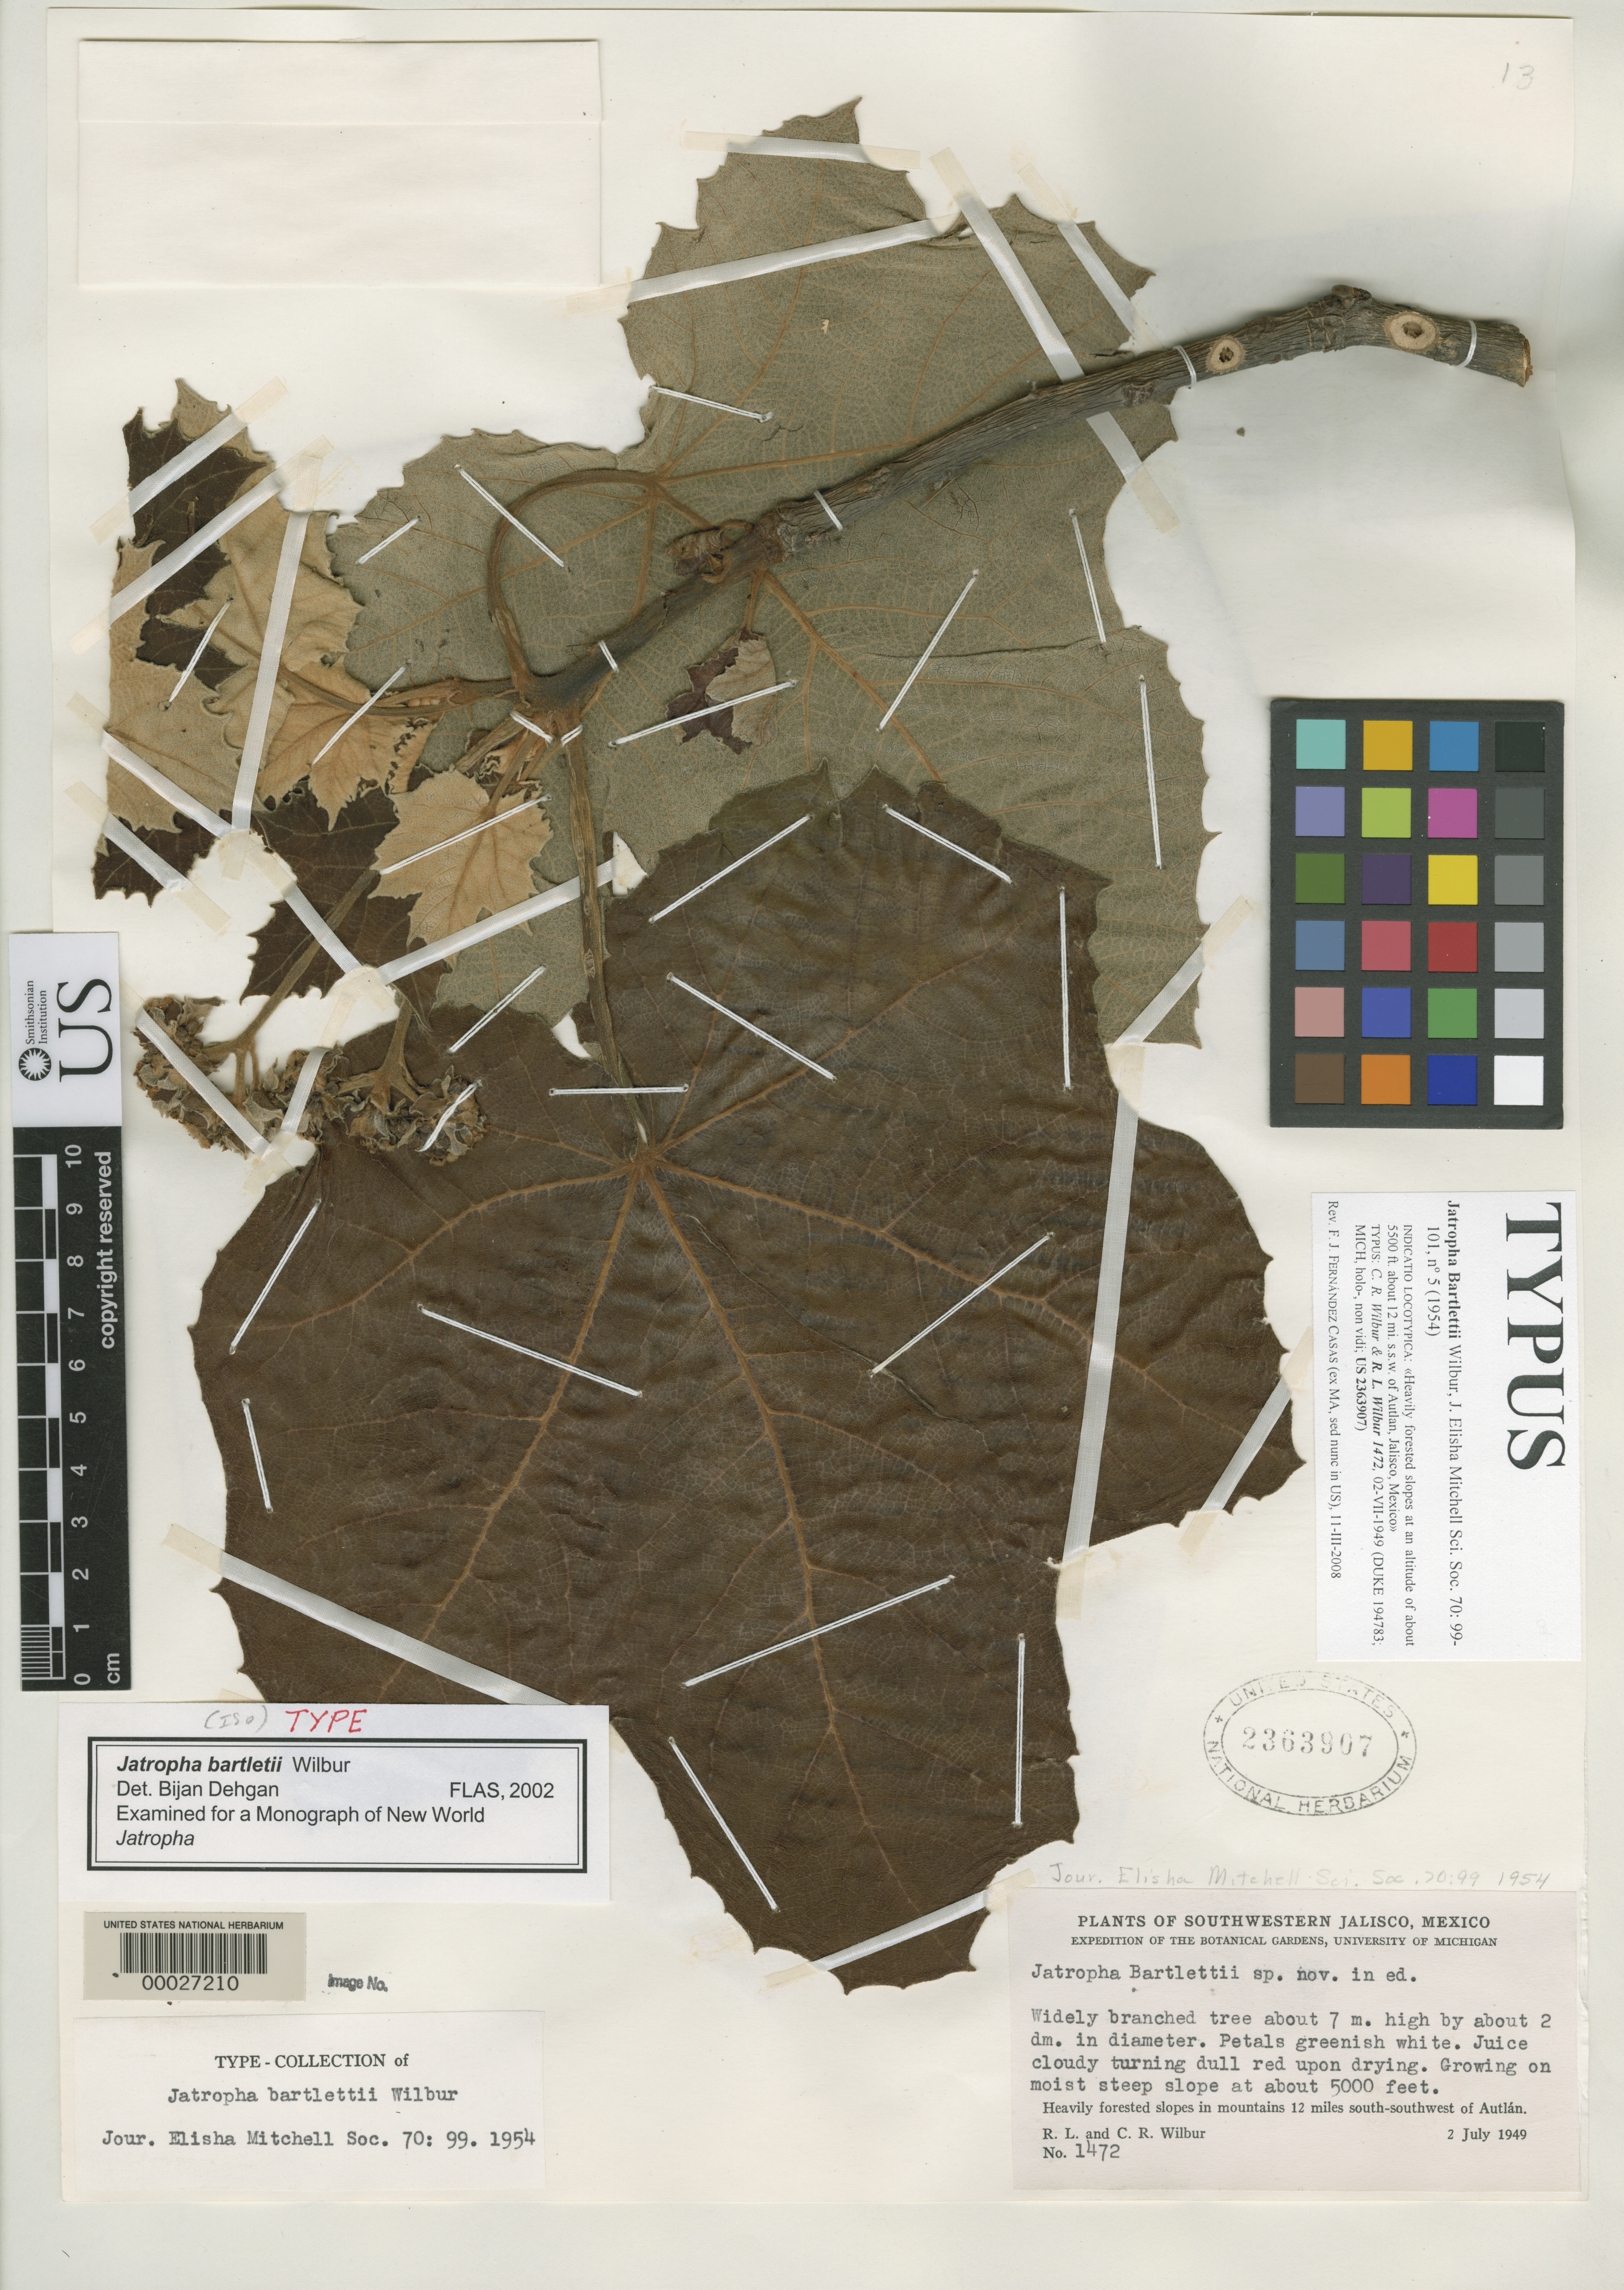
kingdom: Plantae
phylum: Tracheophyta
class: Magnoliopsida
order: Malpighiales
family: Euphorbiaceae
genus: Jatropha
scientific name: Jatropha bartlettii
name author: Wilbur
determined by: Dehgan, B.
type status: Isotype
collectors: R. L. Wilbur & C. Wilbur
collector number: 1472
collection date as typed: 02 Jul 1949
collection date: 1949-07-02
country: Mexico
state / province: Jalisco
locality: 12 miles south-southwest of Autlán.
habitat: Heavily forested slopes; growing on moist steep slope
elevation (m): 1524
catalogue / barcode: US 2363907